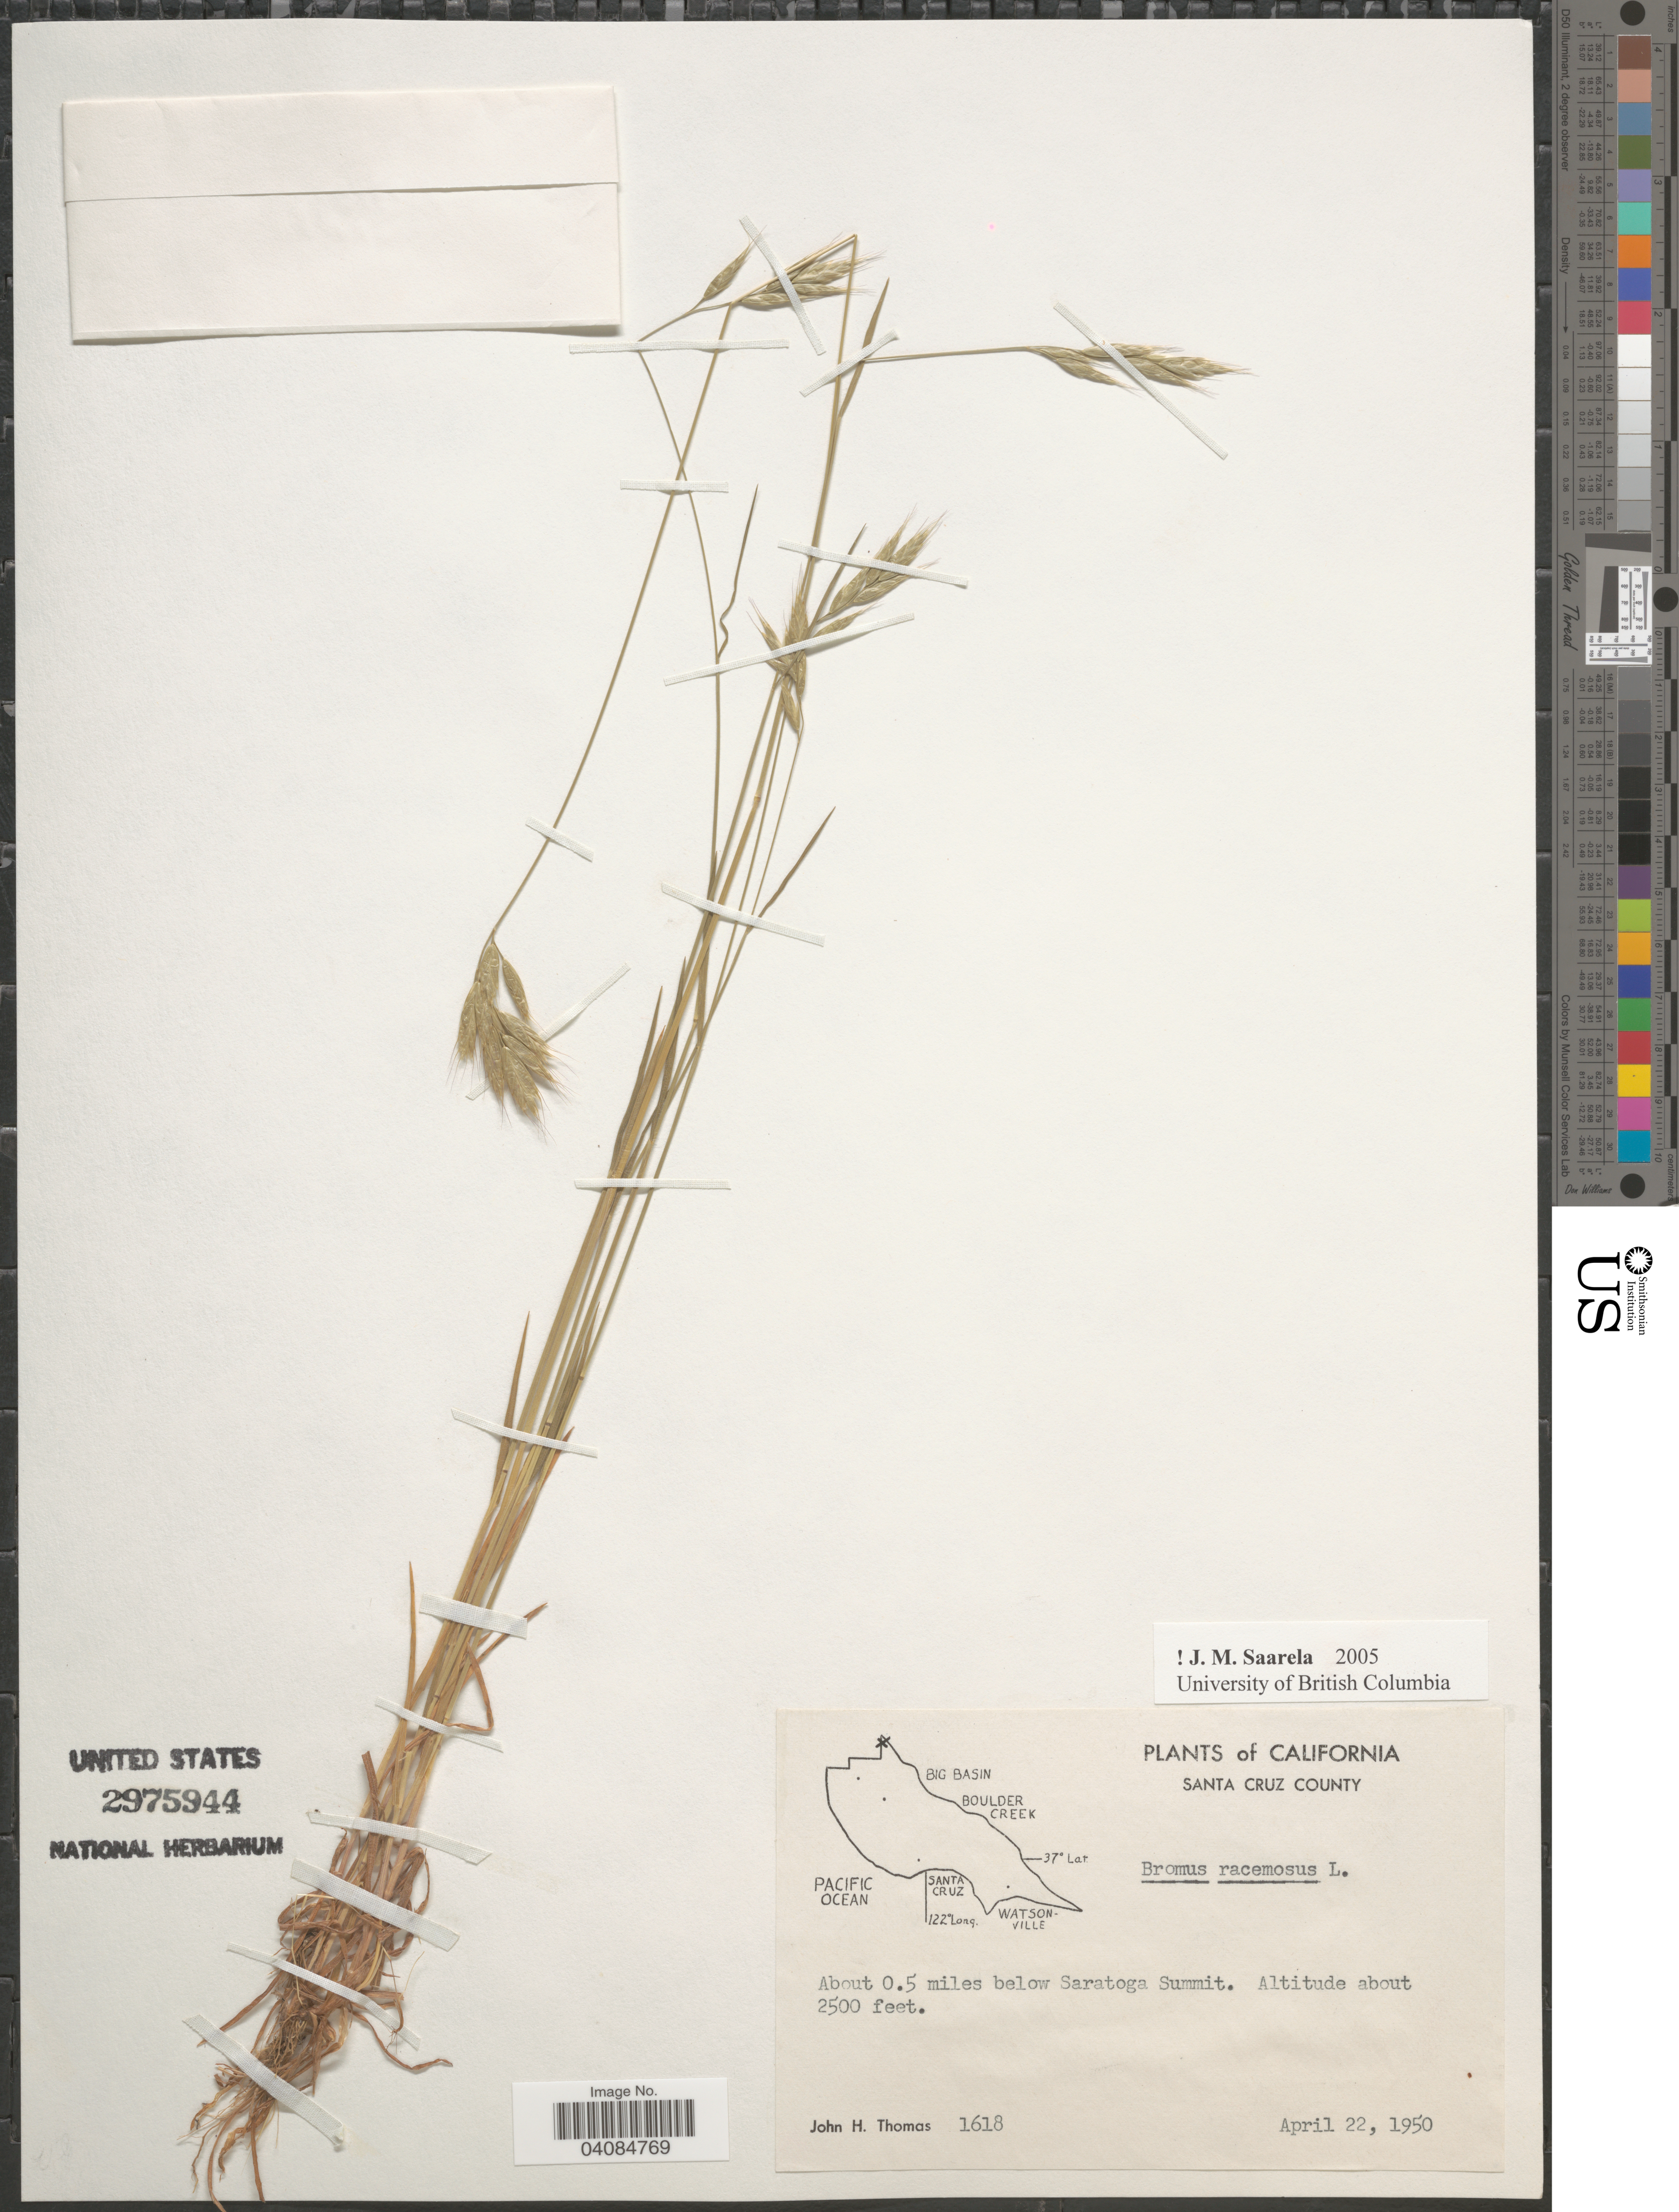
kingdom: Plantae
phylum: Tracheophyta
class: Liliopsida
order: Poales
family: Poaceae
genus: Bromus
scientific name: Bromus racemosus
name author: L.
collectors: J. H. Thomas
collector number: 1618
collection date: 1950-04-22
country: United States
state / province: California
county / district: Santa Cruz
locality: Santa Cruz County. About 0.5 miles below Saratoga Summit.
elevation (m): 762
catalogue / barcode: US 2975944